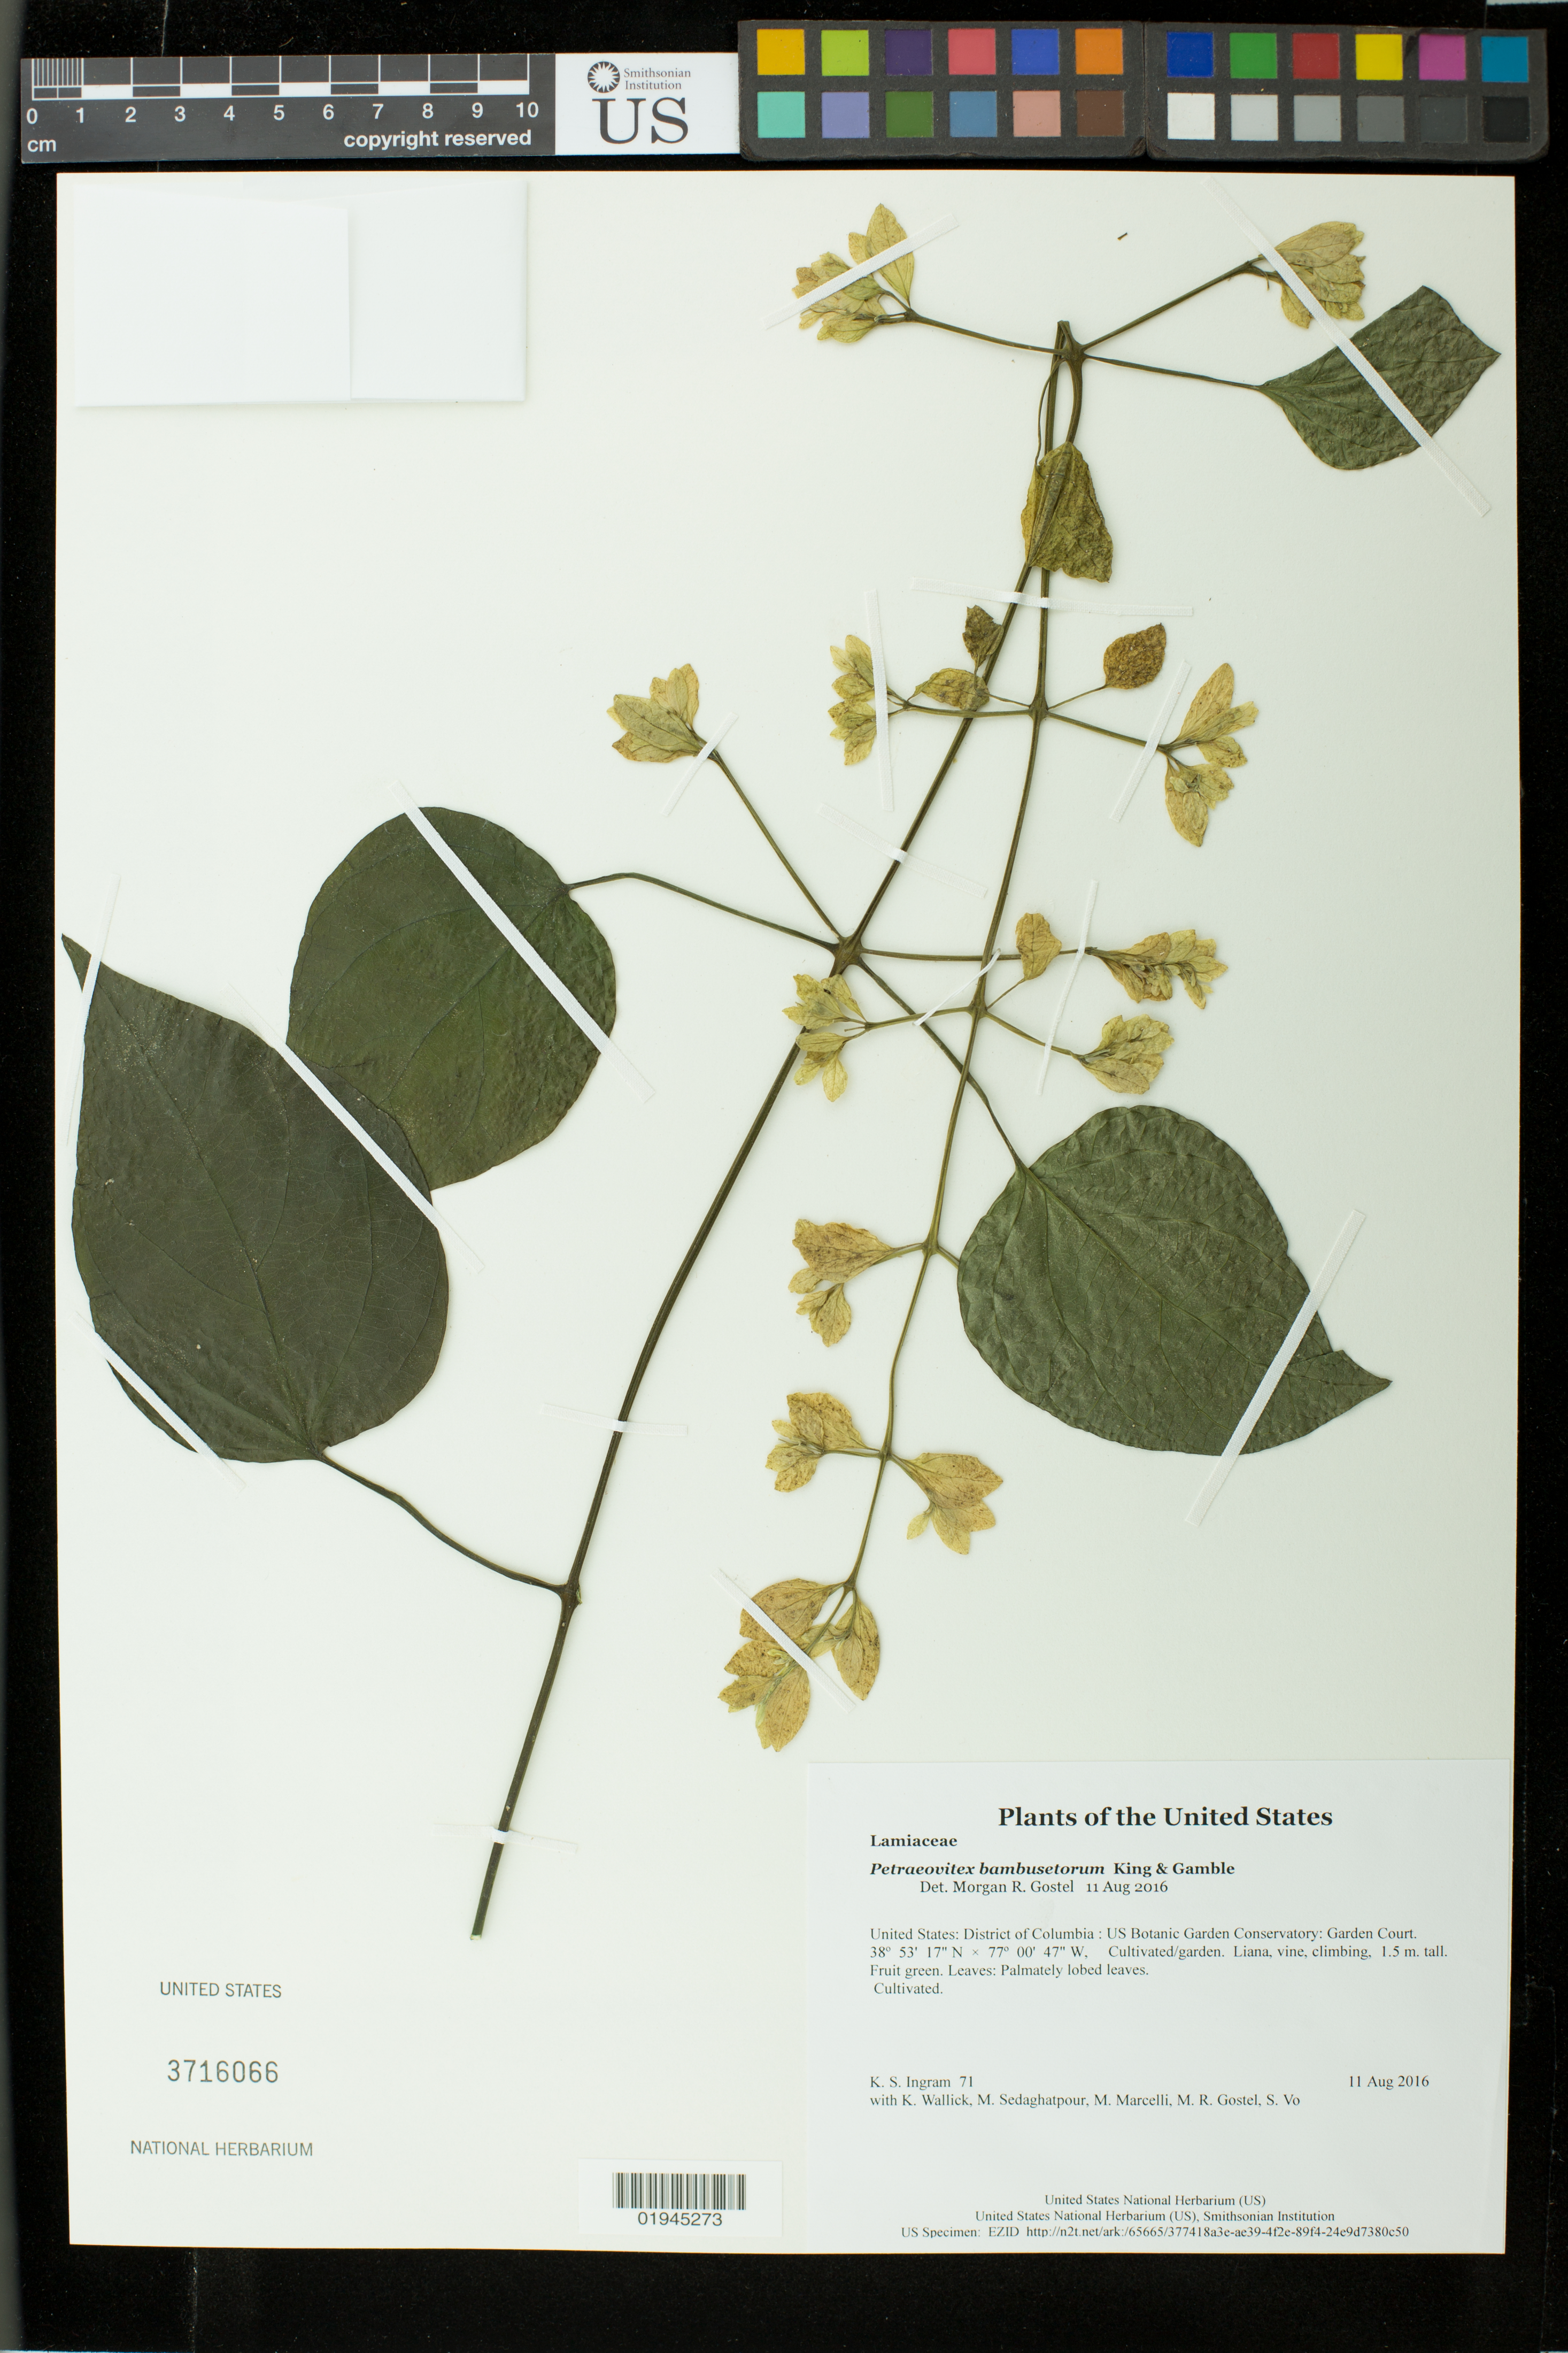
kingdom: Plantae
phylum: Tracheophyta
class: Magnoliopsida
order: Lamiales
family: Lamiaceae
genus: Petraeovitex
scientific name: Petraeovitex bambusetorum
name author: King & Gamble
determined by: Gostel, Morgan R., (BRIT), Botanical Research Institute of Texas (UNITED STATES)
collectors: K. S. Ingram, K. Wallick, M. Sedaghatpour, M. Marcelli, M. R. Gostel & S. Vo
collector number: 71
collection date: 2016-08-11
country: United States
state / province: District of Columbia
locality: US Botanic Garden Conservatory: Garden Court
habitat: Cultivated/garden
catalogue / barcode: US 3716066